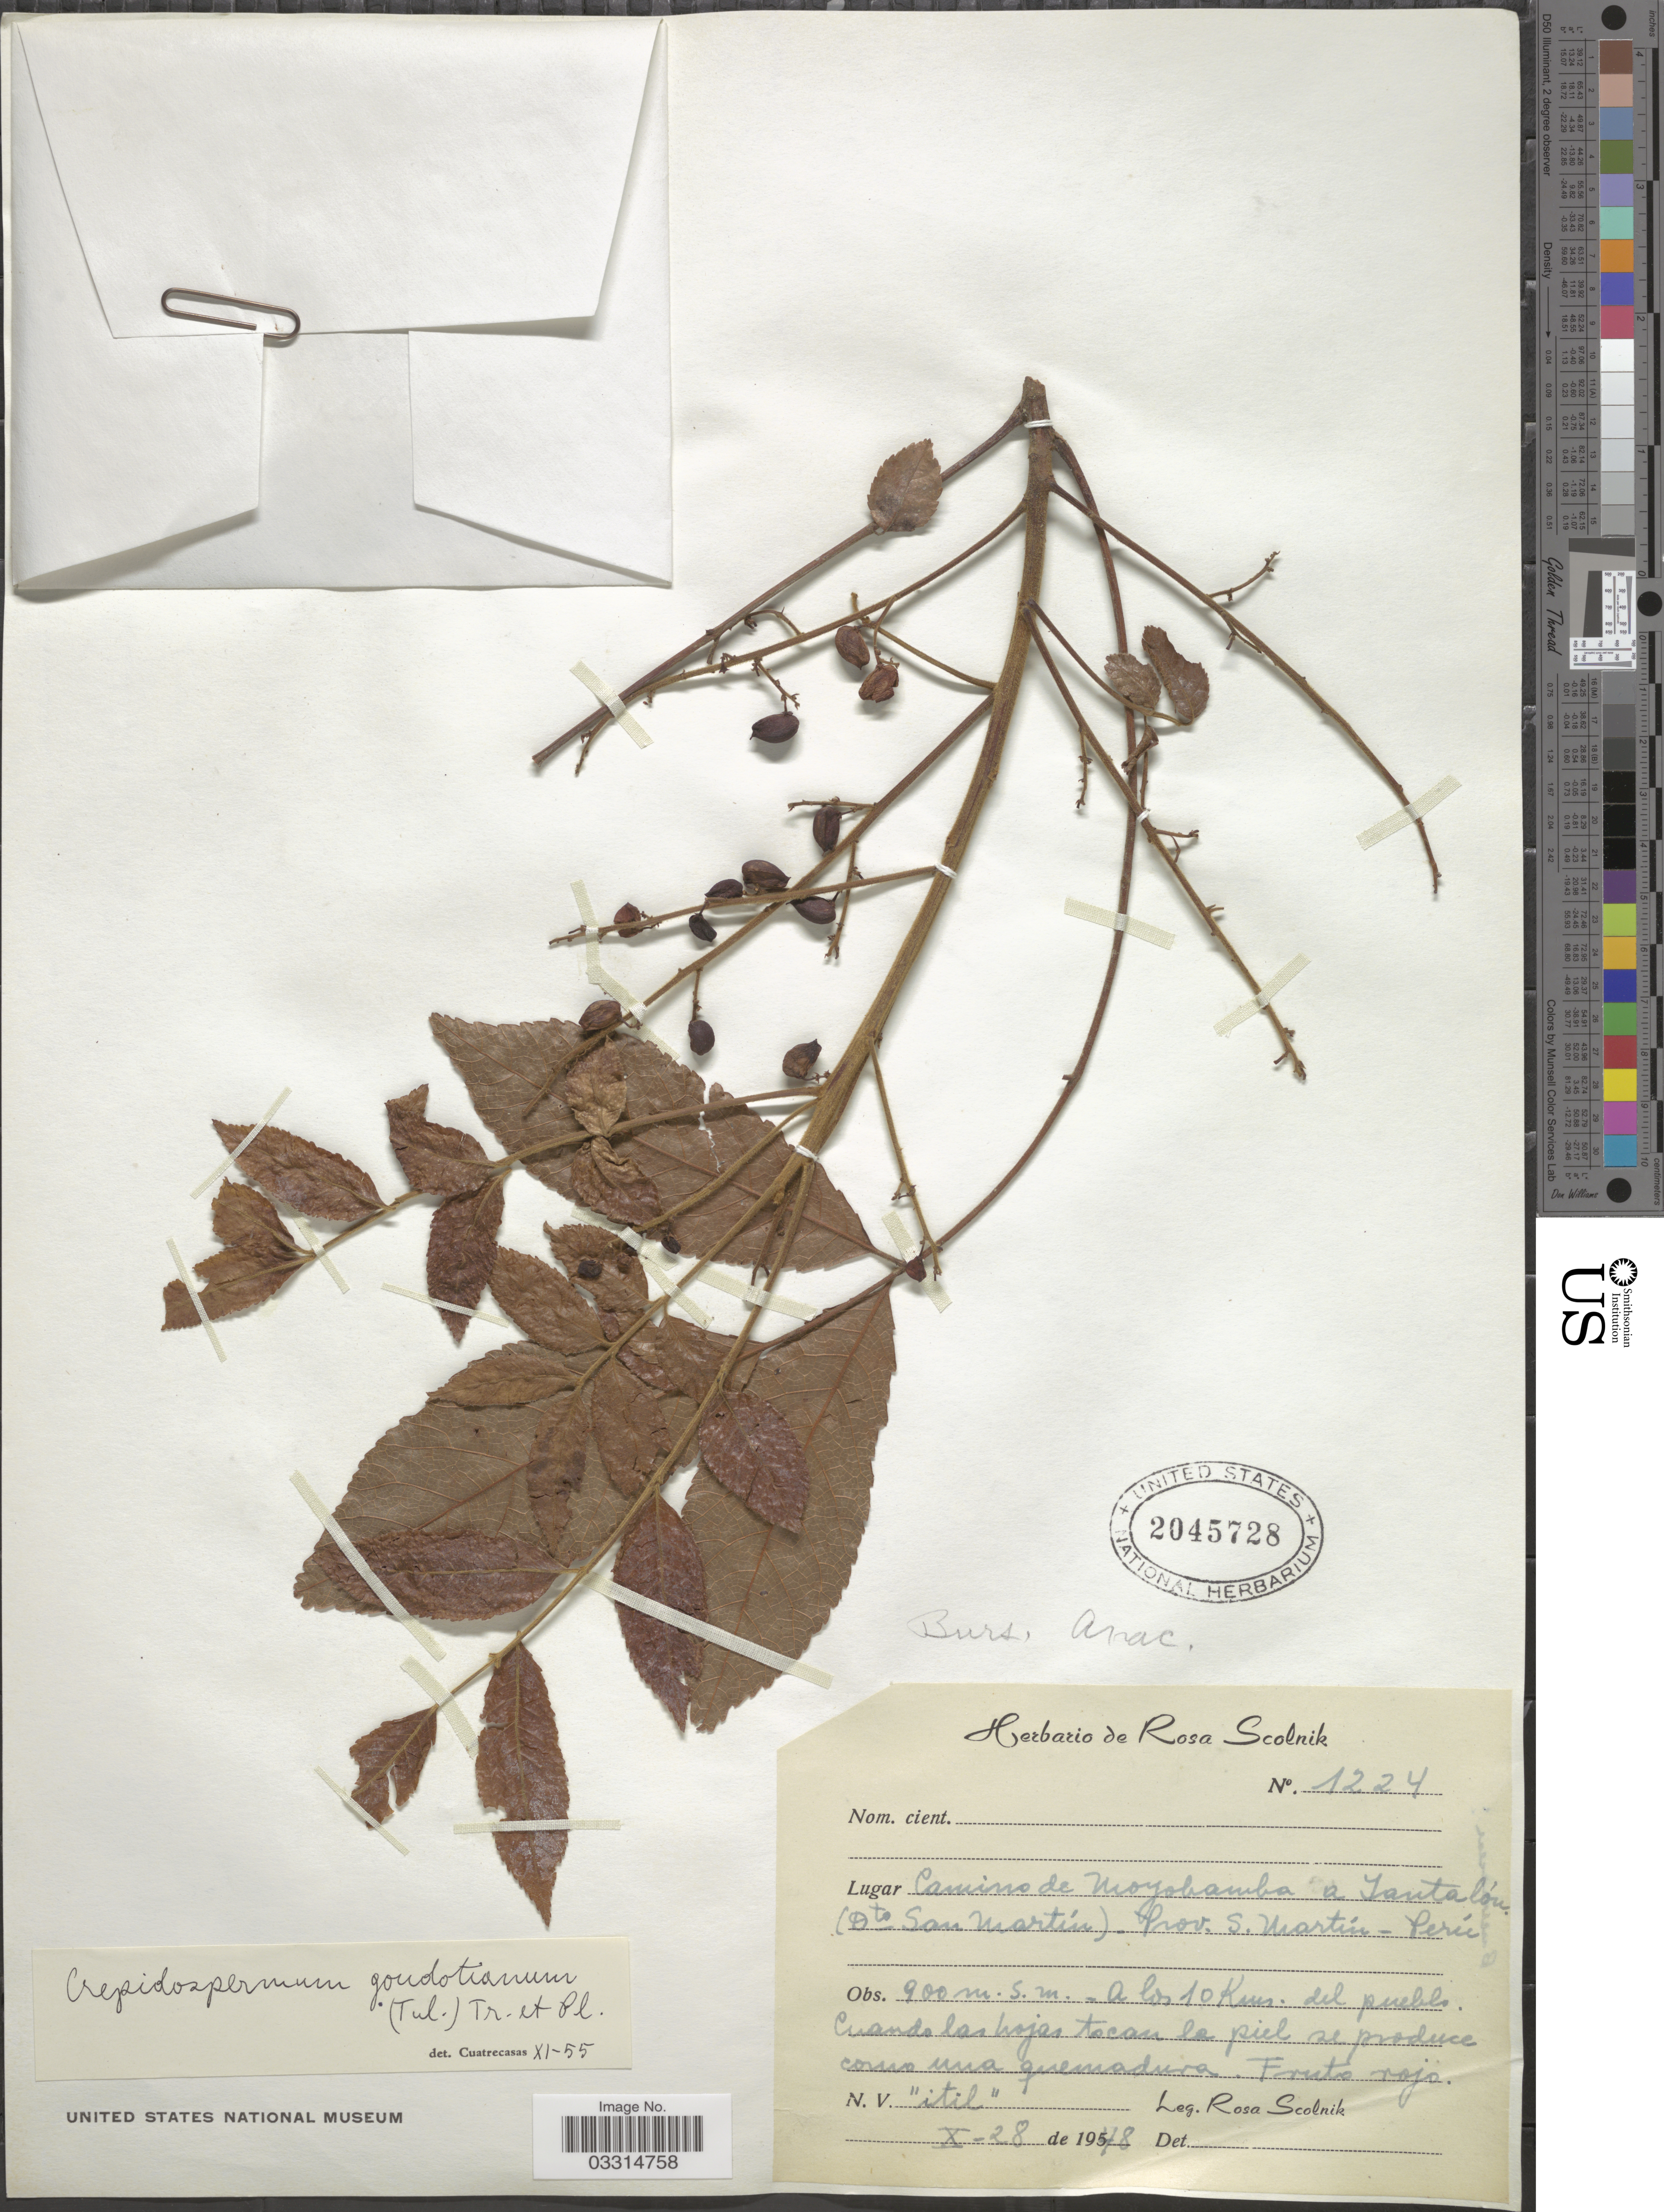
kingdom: Plantae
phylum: Tracheophyta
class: Magnoliopsida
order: Sapindales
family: Burseraceae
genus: Protium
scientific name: Protium goudotianum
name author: (Tul.) Byng & Christenh.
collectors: R. Scolnik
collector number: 1224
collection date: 1948-10-28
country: Peru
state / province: San Martín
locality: Camino de Moyobamba a Yantalón (Dto. San Martín)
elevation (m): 900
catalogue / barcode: US 2045728